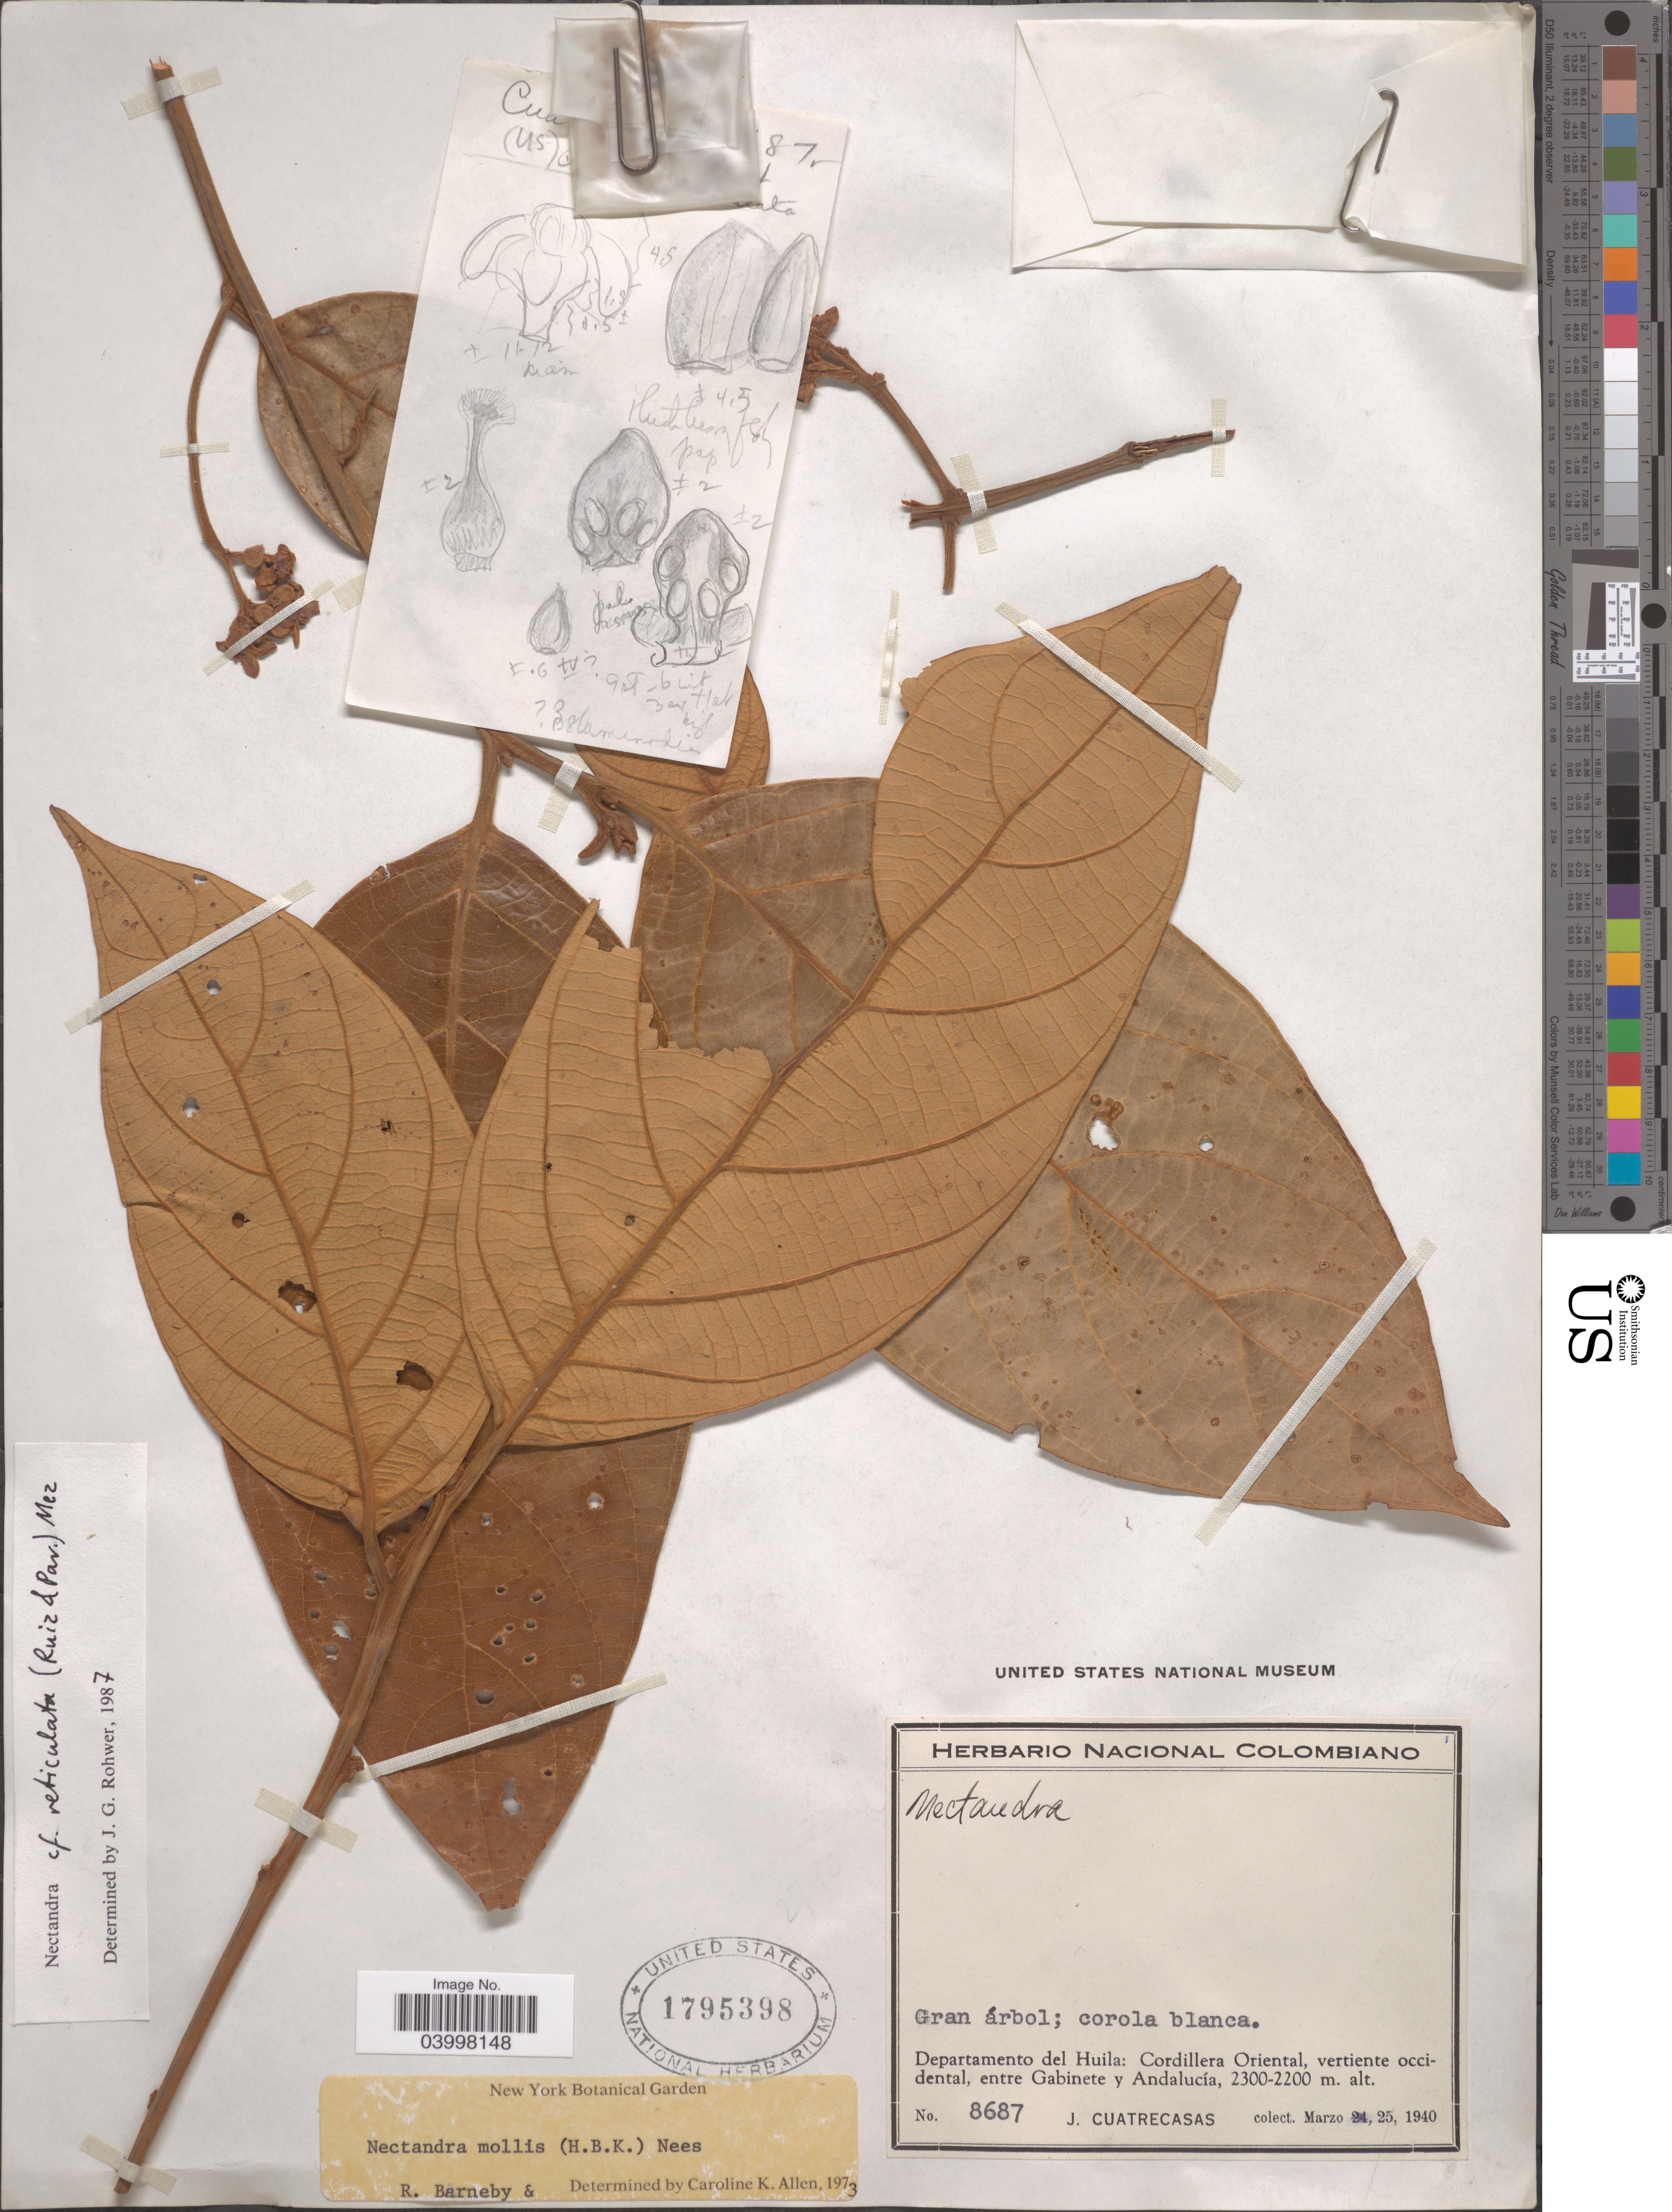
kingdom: Plantae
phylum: Tracheophyta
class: Magnoliopsida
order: Laurales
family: Lauraceae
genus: Nectandra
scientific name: Nectandra reticulata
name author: (Ruiz & Pav.) Mez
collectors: J. Cuatrecasas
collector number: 8687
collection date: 1940-03-25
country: Colombia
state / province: Huila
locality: Departamento del Huila: Cordillera Oriental, vertiente occidental, entre Gabinete y Andalucía.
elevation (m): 2200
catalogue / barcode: US 1795398